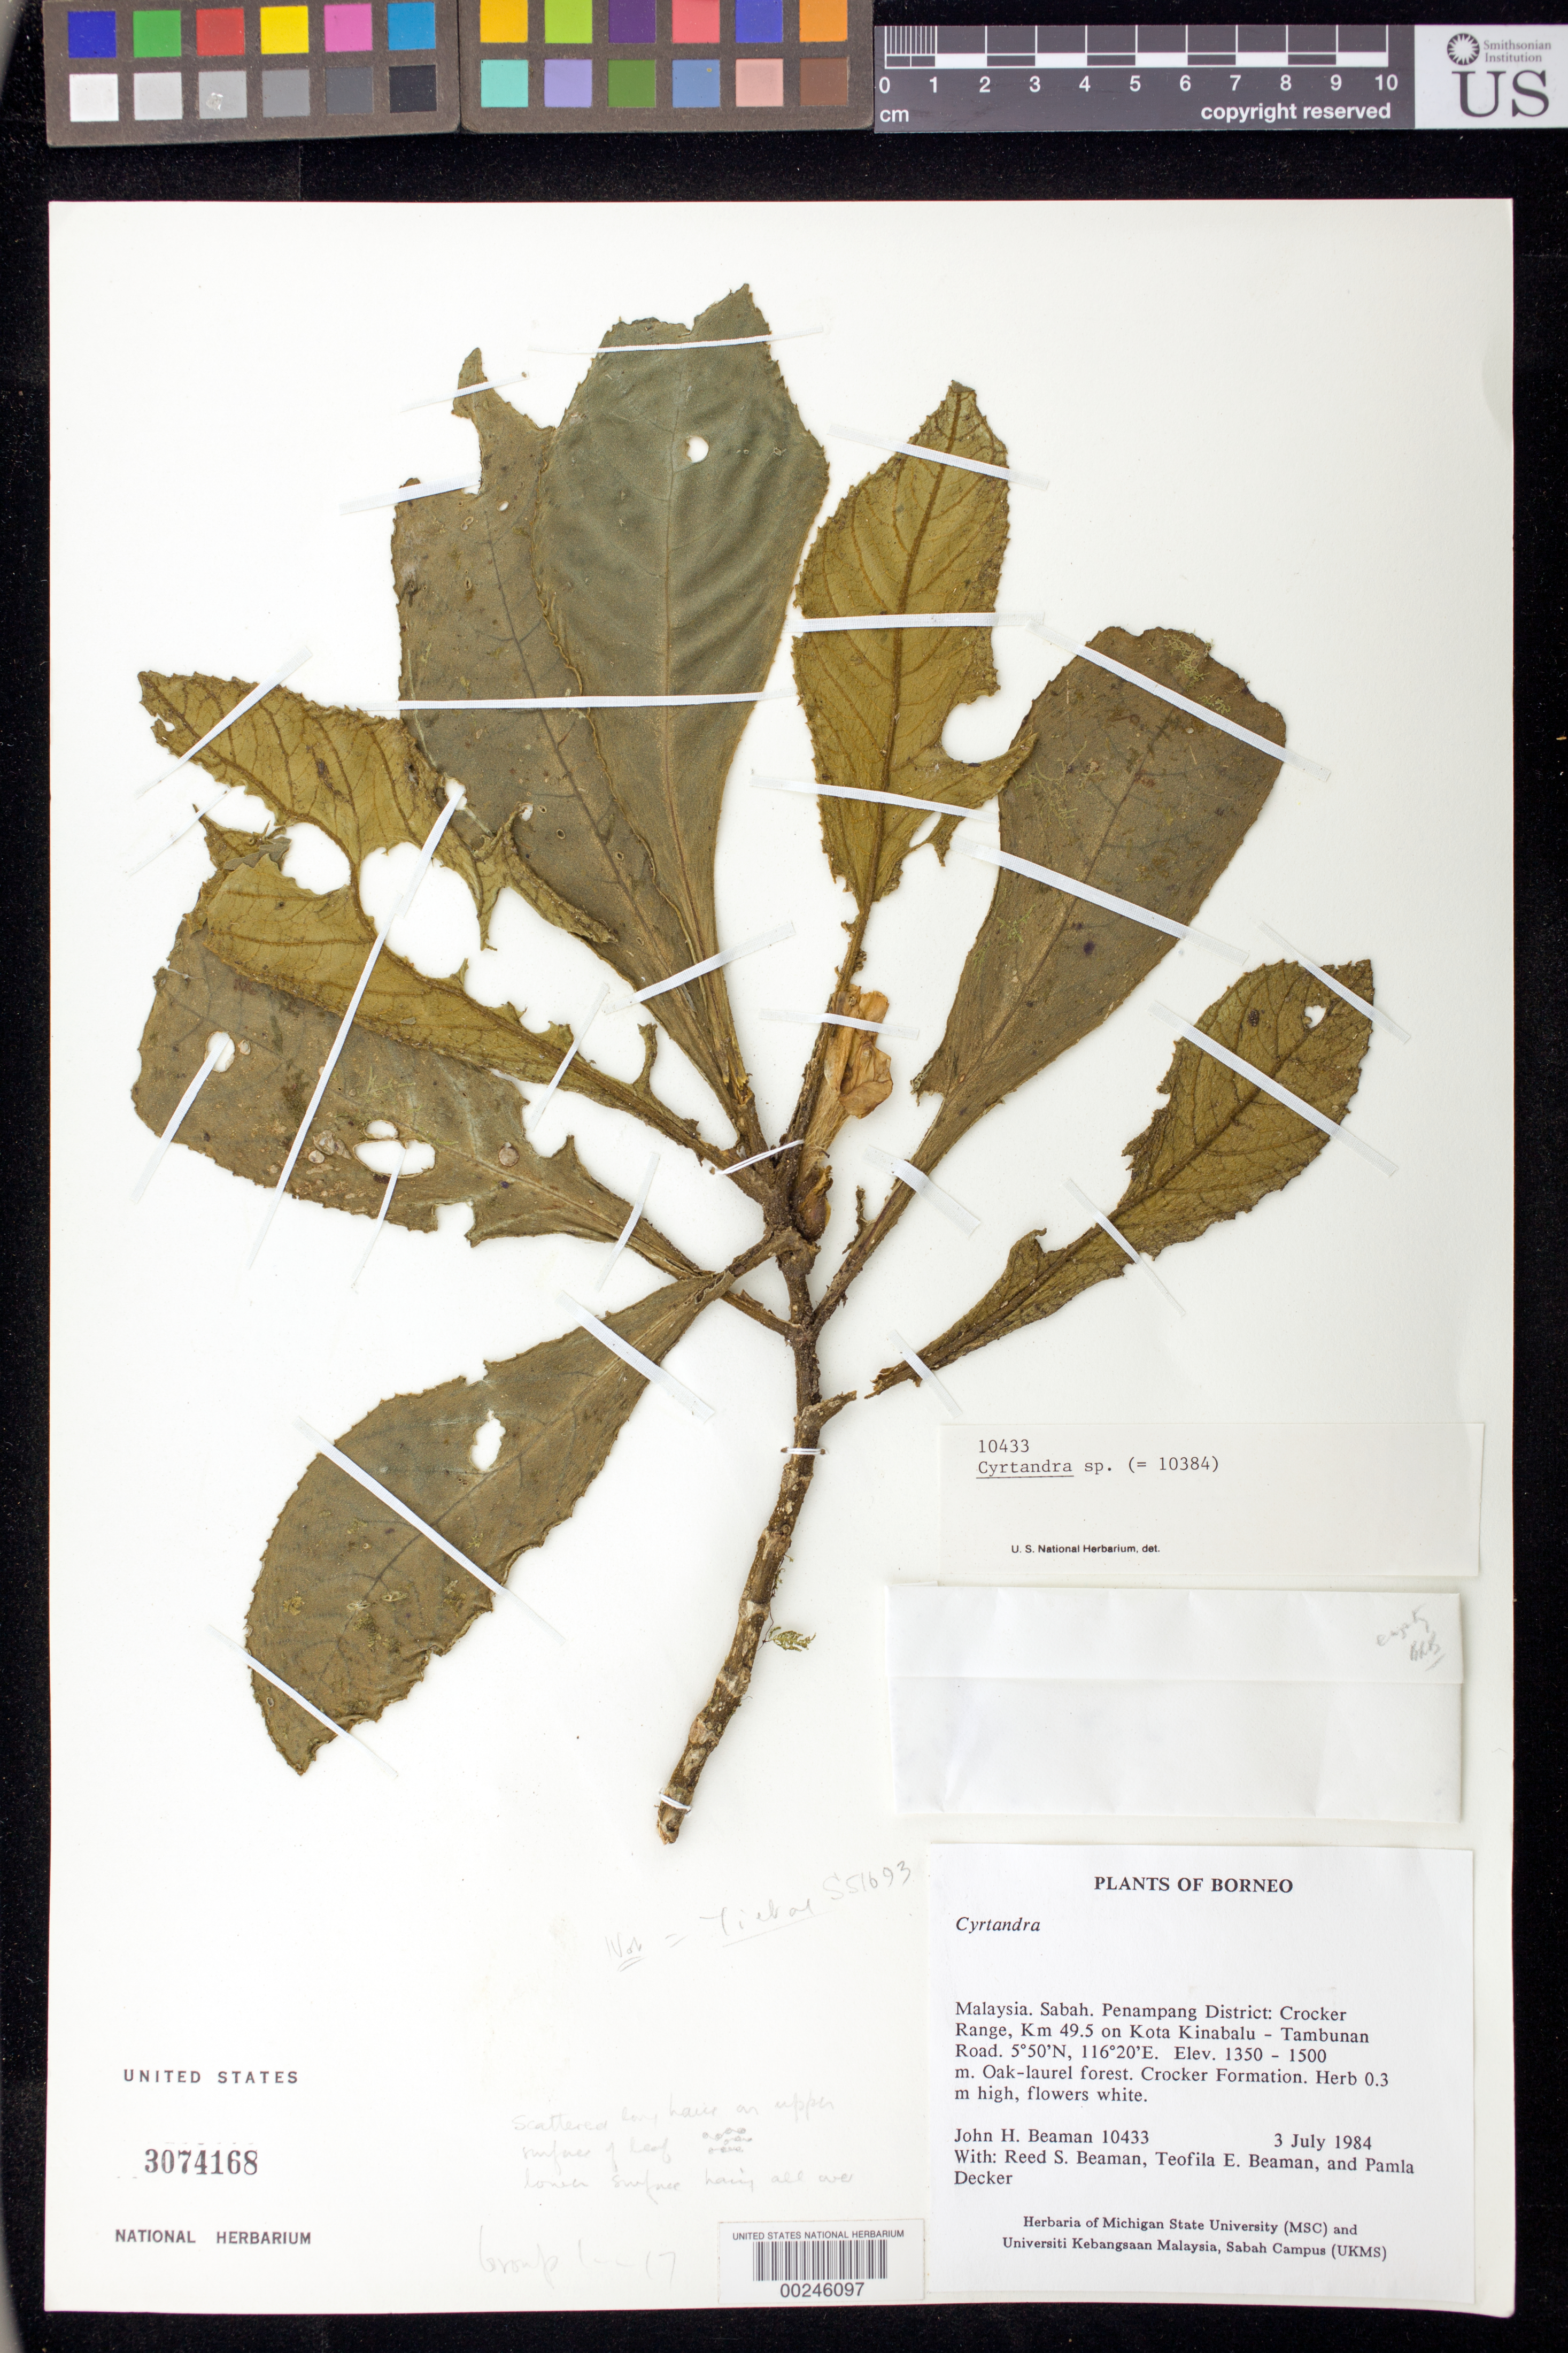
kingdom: Plantae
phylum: Tracheophyta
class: Magnoliopsida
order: Lamiales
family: Gesneriaceae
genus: Cyrtandra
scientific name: Cyrtandra sp.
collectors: J. H. Beaman, R. S. Beaman, T. E. Beaman & P. Decker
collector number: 10433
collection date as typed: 03 Jul 1984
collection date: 1984-07-03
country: Malaysia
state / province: Sabah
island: Borneo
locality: Penampang dist, crocker range, km 49.5 on kota kinabalu - tambunan road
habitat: Oak-laurel forest, crocker formation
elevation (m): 1350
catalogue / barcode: US 3074168